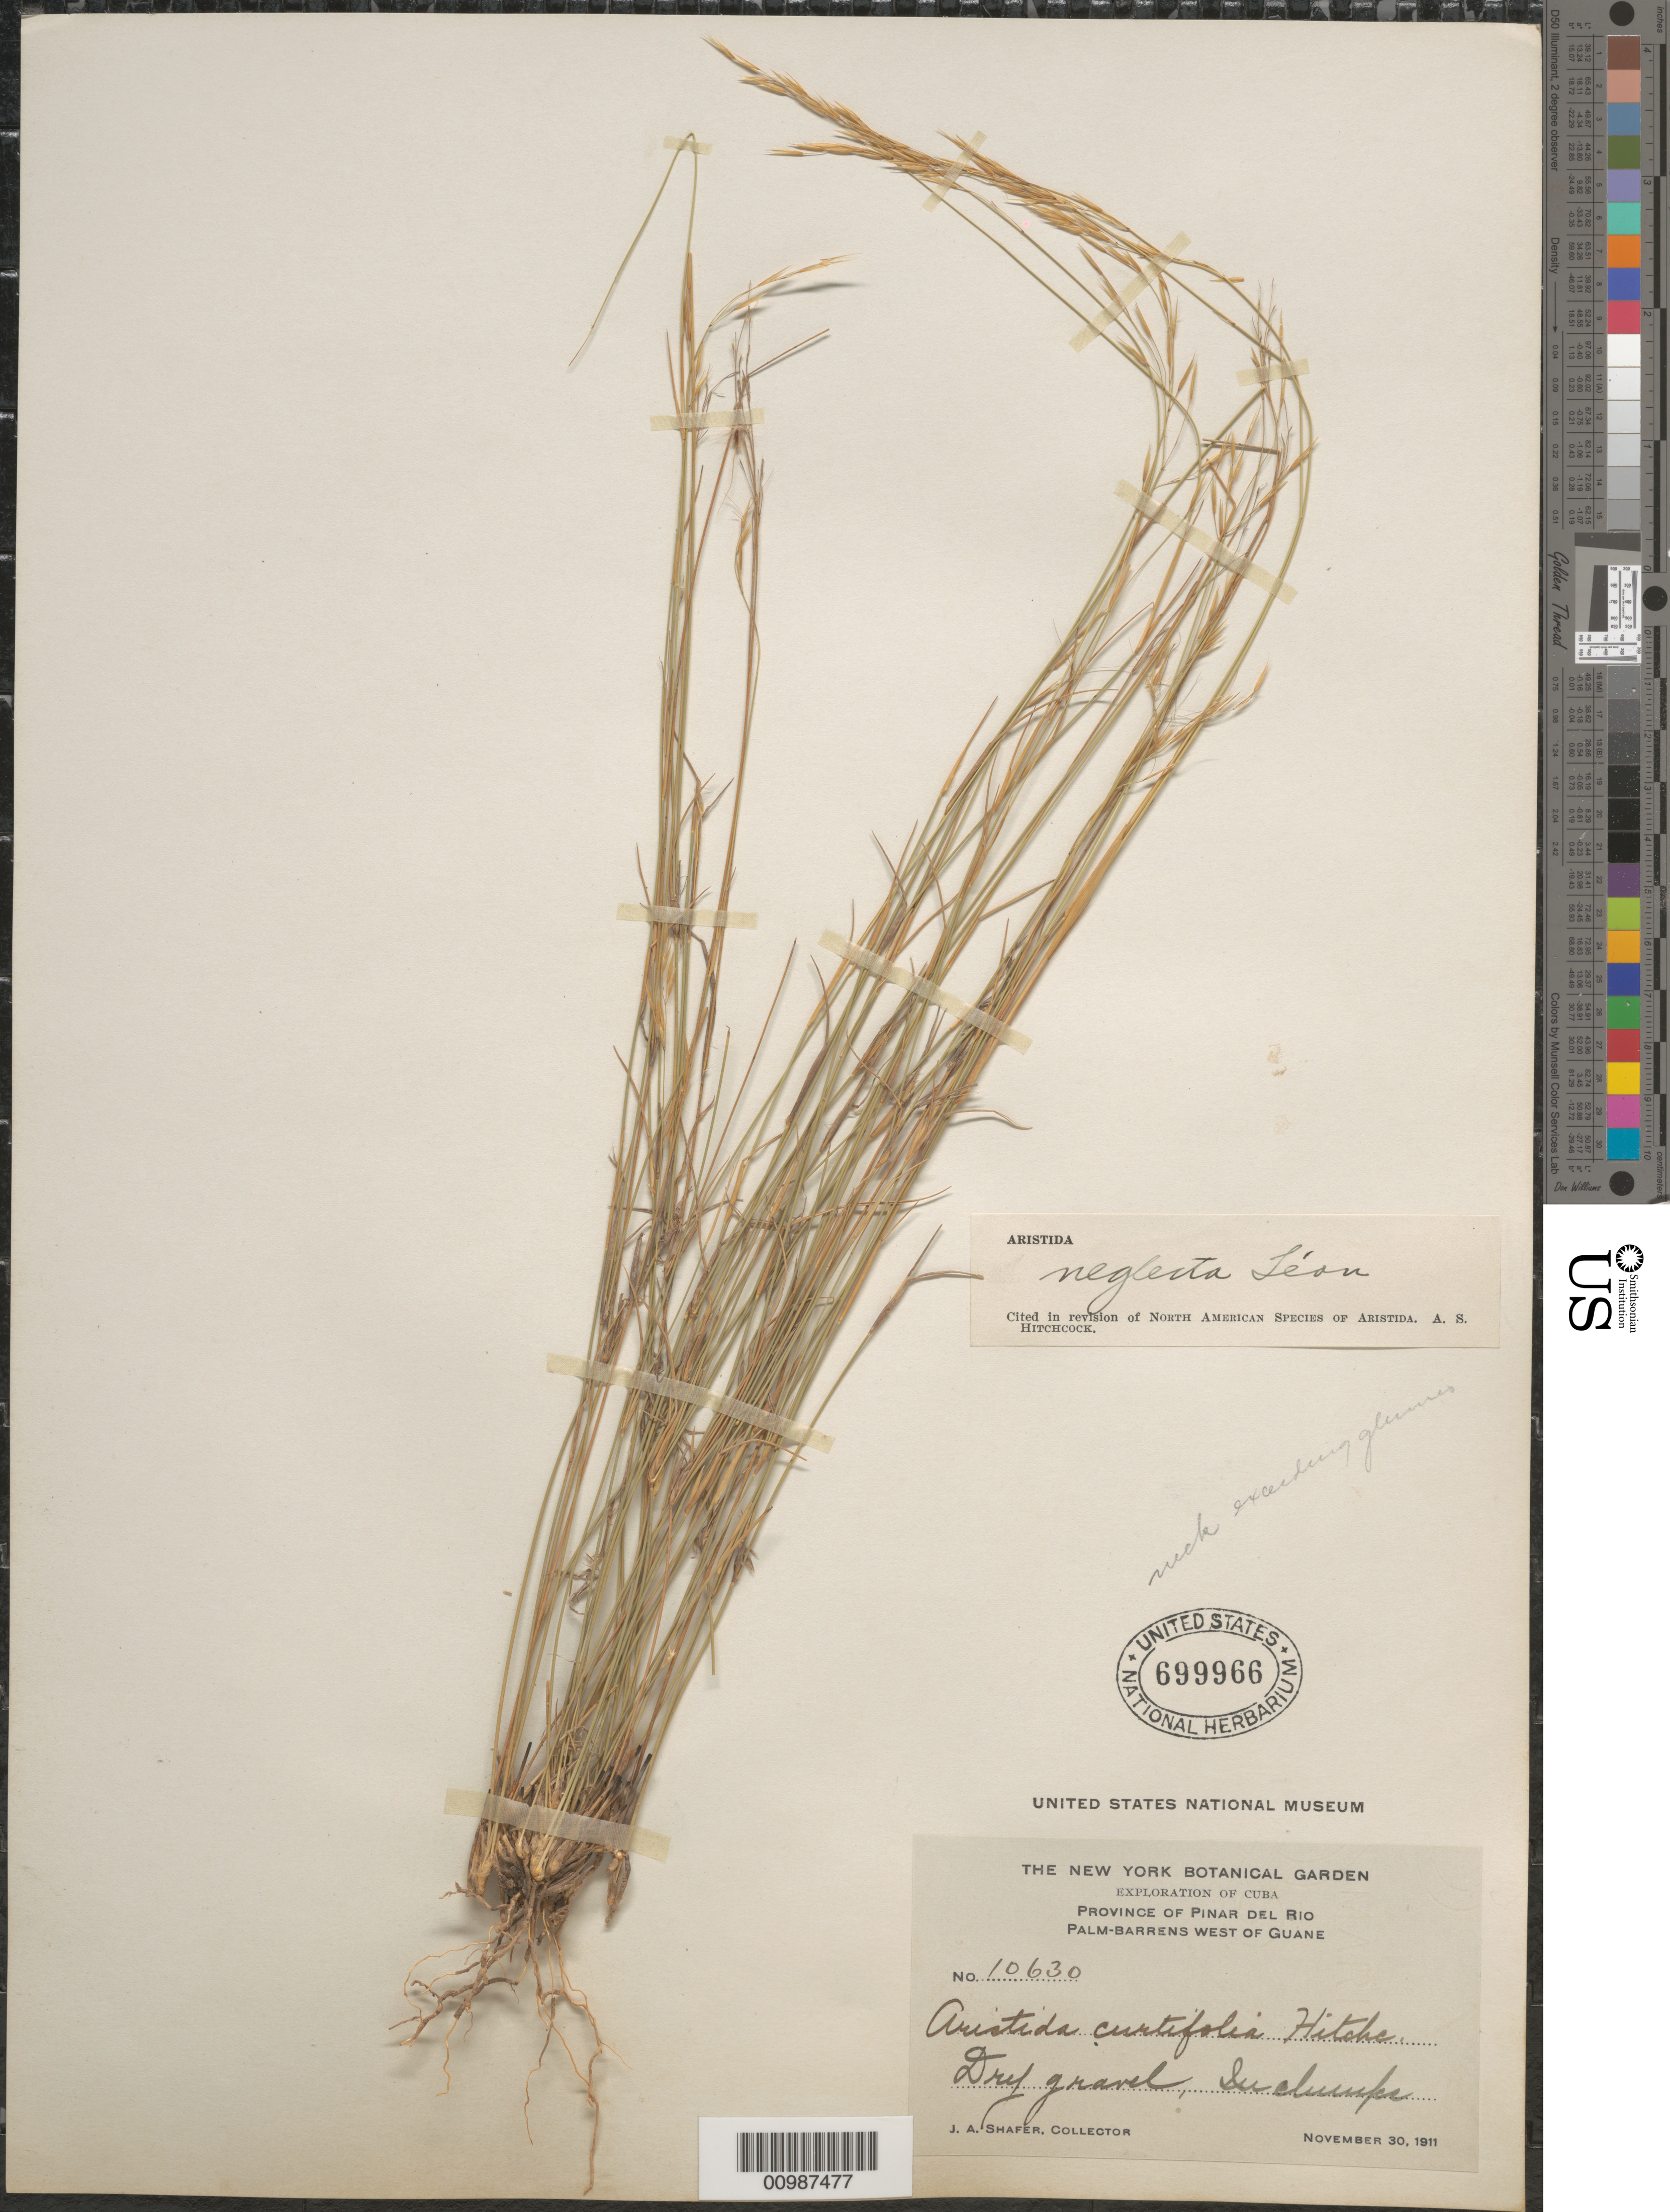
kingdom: Plantae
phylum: Tracheophyta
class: Liliopsida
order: Poales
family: Poaceae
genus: Aristida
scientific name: Aristida neglecta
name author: León ex Hitchc.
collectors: J. A. Shafer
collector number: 10630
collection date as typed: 30 Nov 1911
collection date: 1911-11-30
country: Cuba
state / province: Pinar del Rio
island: Cuba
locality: W of Guane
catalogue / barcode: US 699966